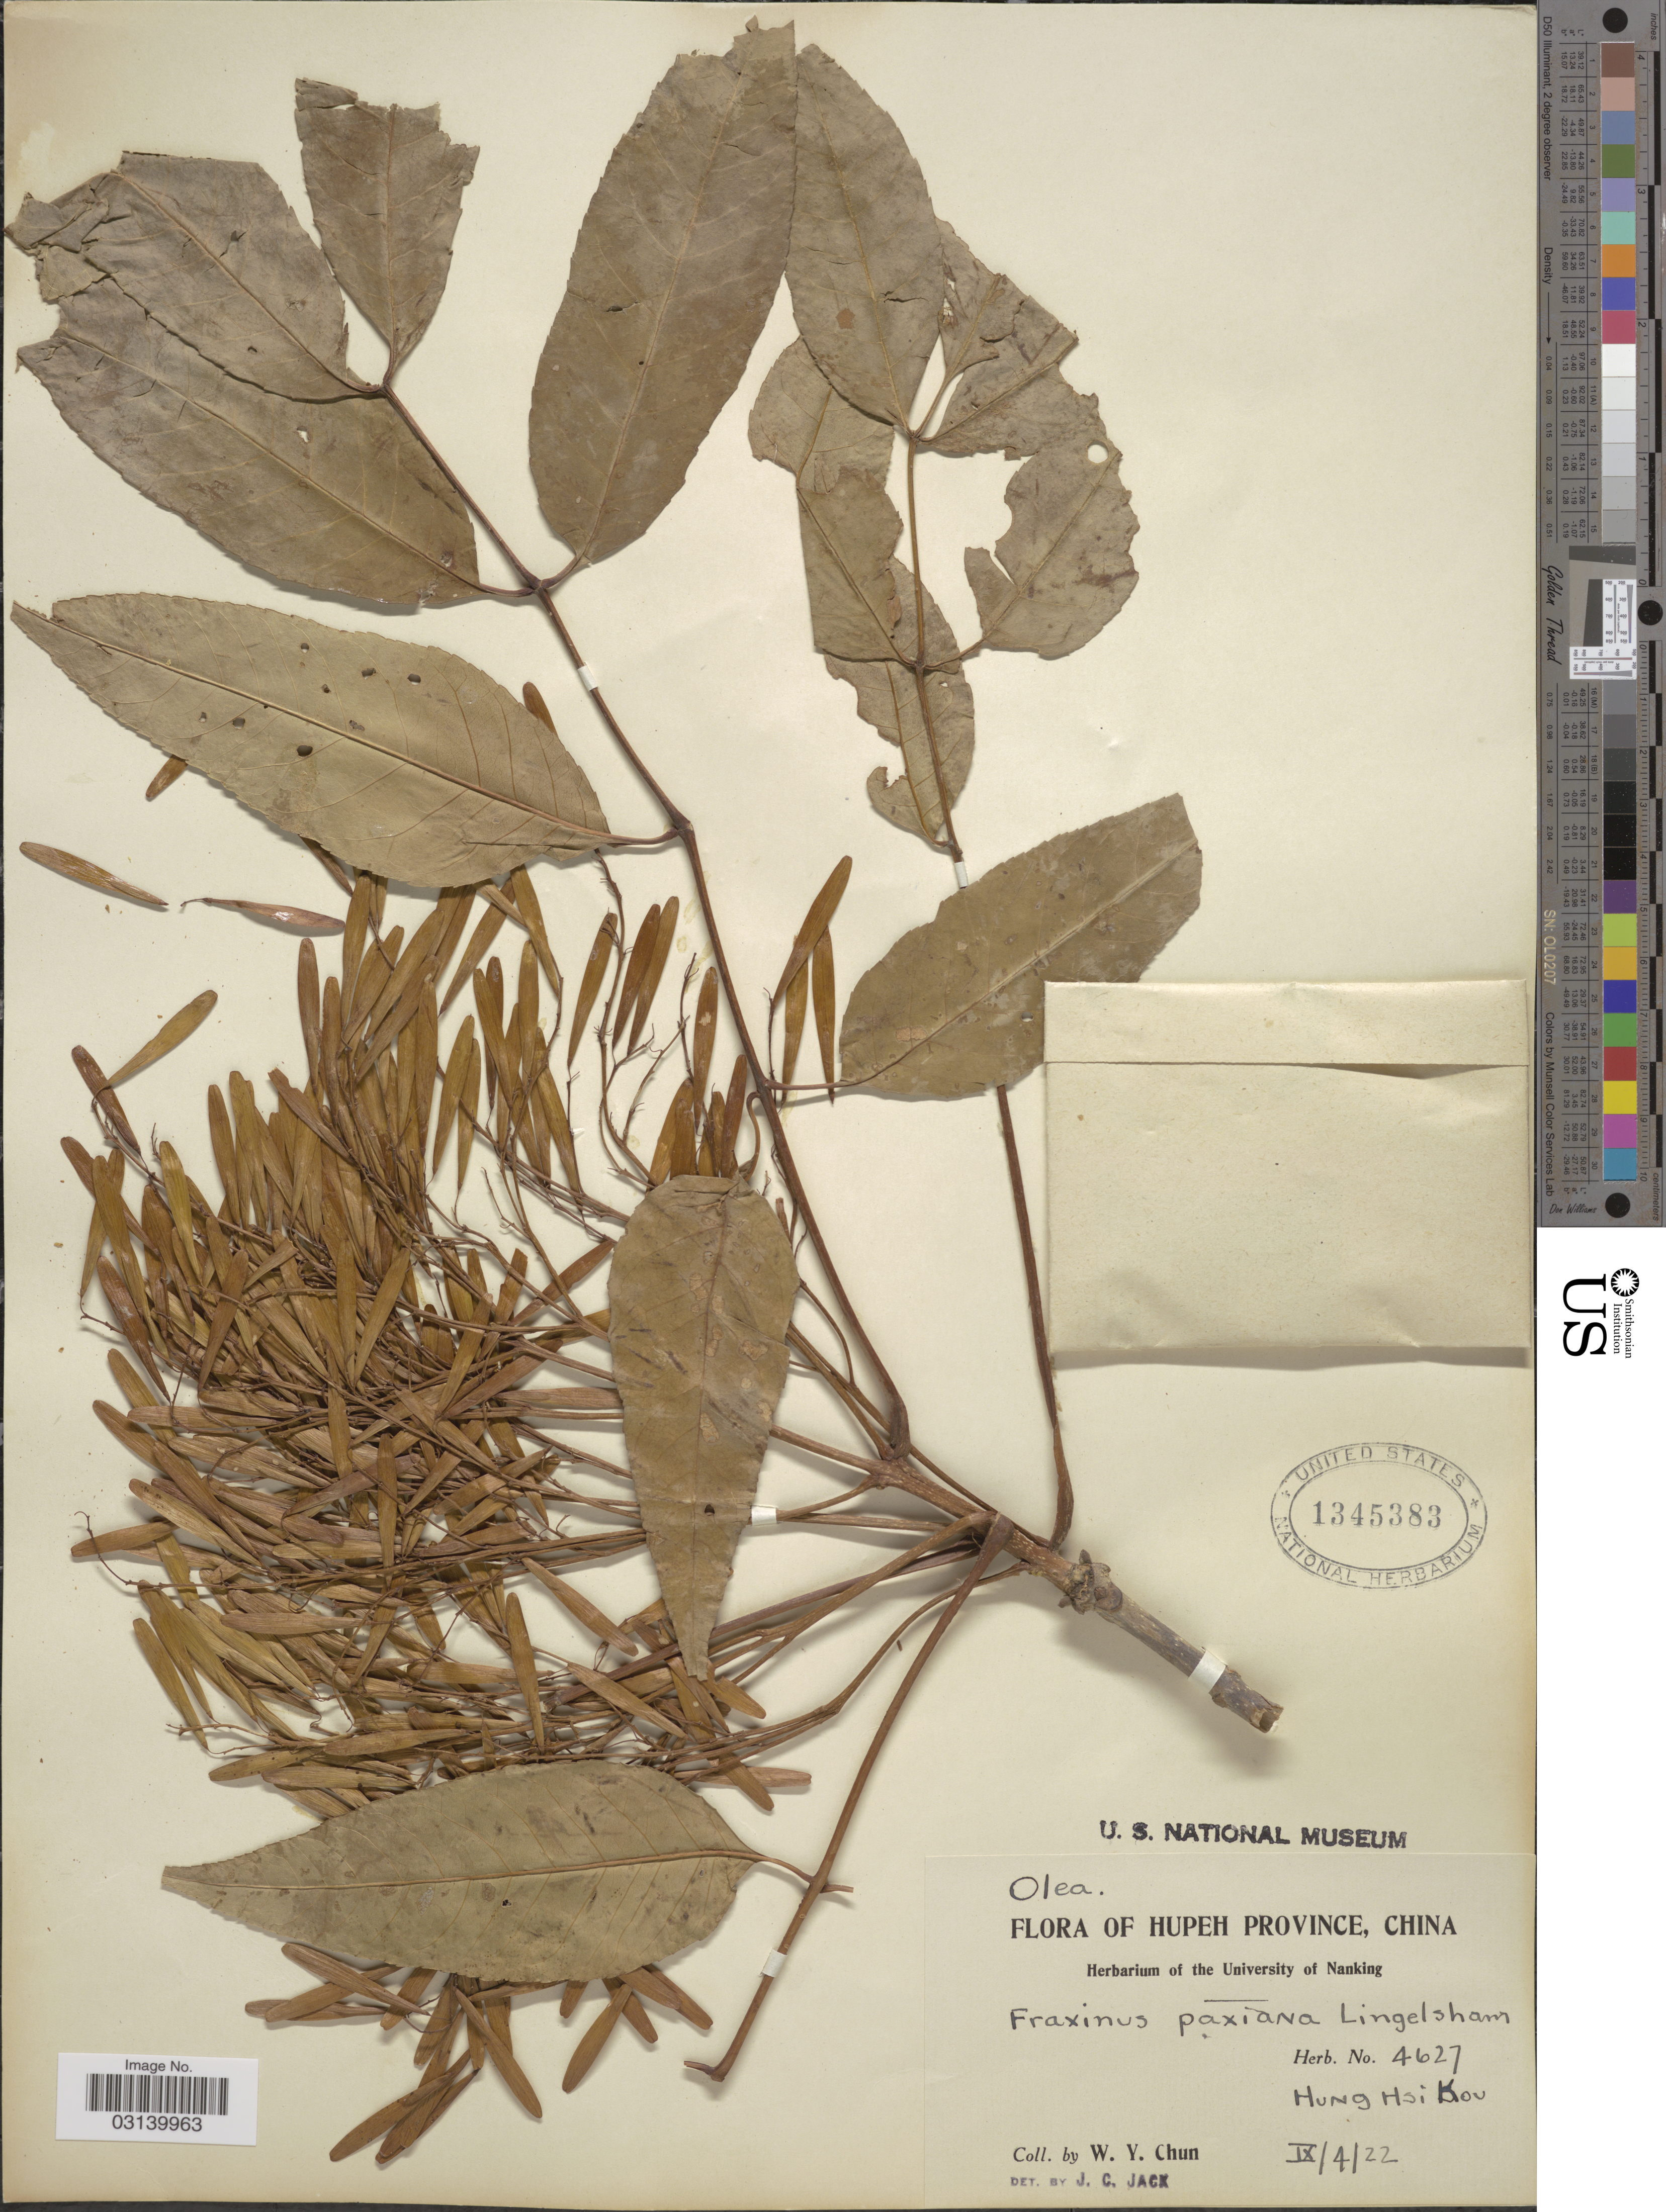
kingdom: Plantae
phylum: Tracheophyta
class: Magnoliopsida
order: Lamiales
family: Oleaceae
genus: Fraxinus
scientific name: Fraxinus paxiana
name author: Lingelsh.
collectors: W. Y. Chun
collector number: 4627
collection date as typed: Transcribed d/m/y: 4/9/22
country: China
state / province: Hubei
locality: Hupeh Province. Hung Jsi Kou.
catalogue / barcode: US 1345383